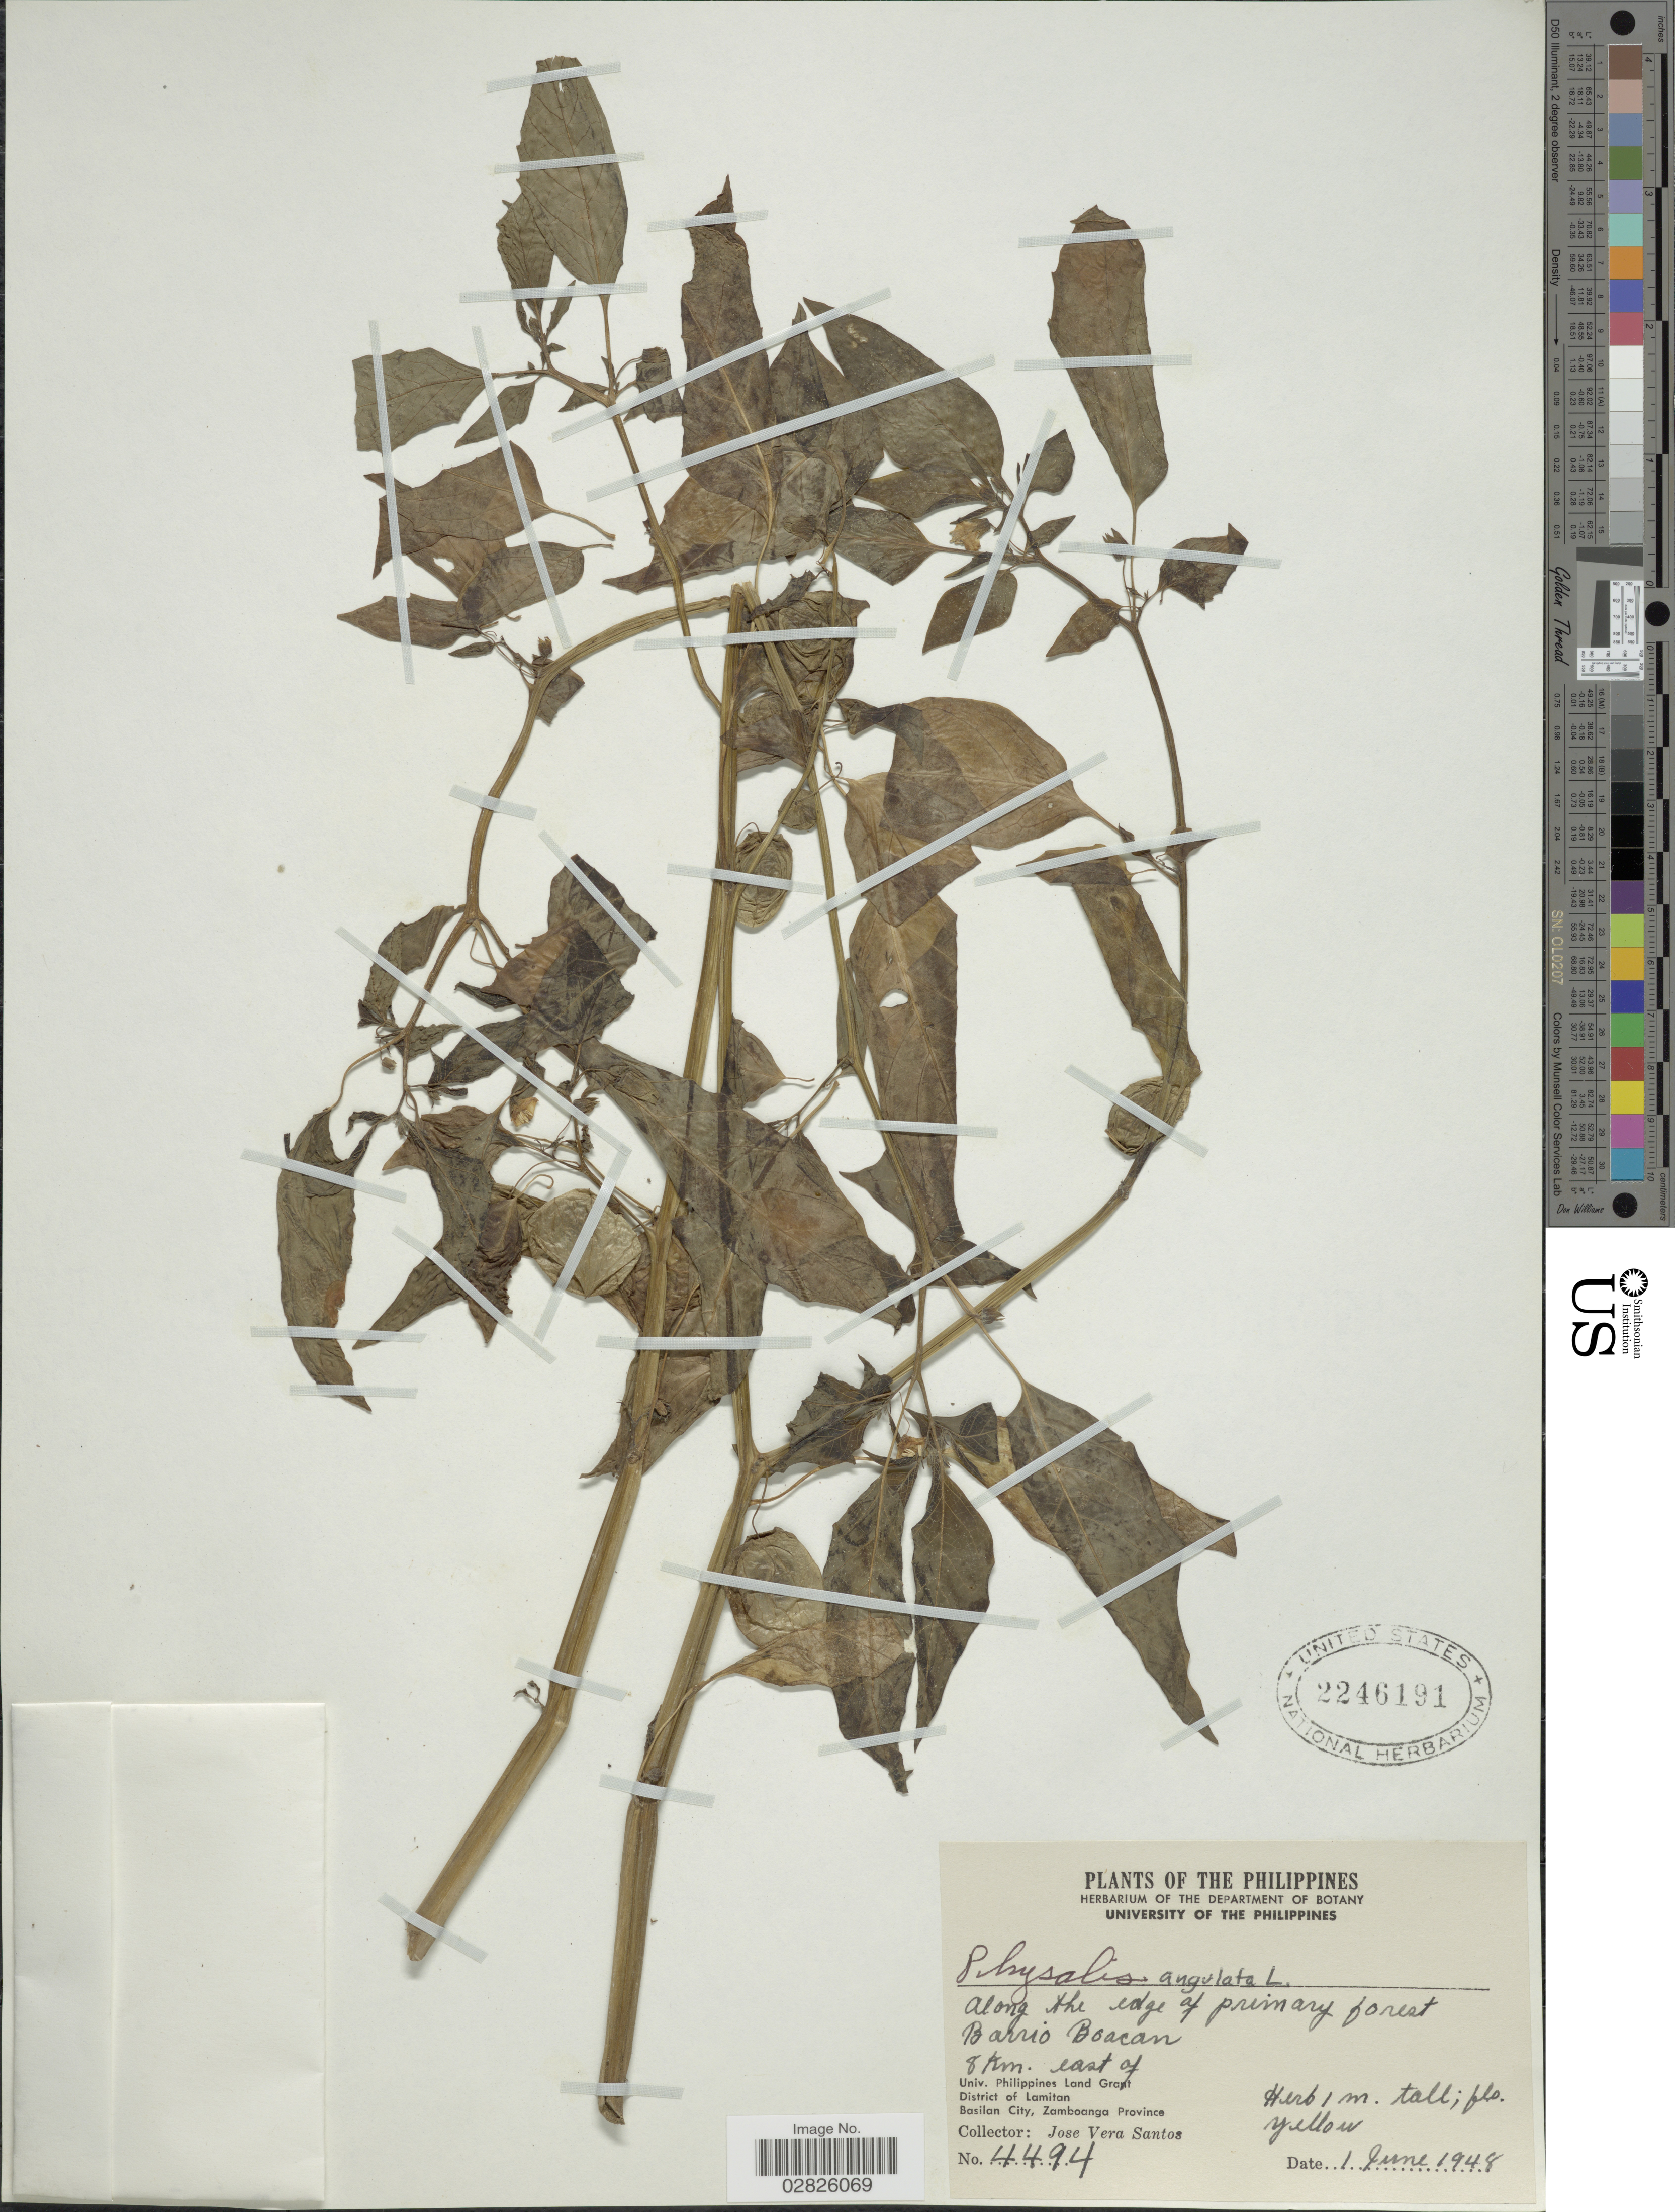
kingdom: Plantae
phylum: Tracheophyta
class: Magnoliopsida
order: Solanales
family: Solanaceae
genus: Physalis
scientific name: Physalis angulata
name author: L.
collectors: J. V. Santos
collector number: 4494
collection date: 1948-06-01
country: Philippines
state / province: Muslim Mindanao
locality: Along the edge of primary forest. Barrio Boacan. 8 Km. east of Univ. Philippines Land Grant. District of Lamitan. Basilan City, Zamboanga Province.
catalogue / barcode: US 2246191